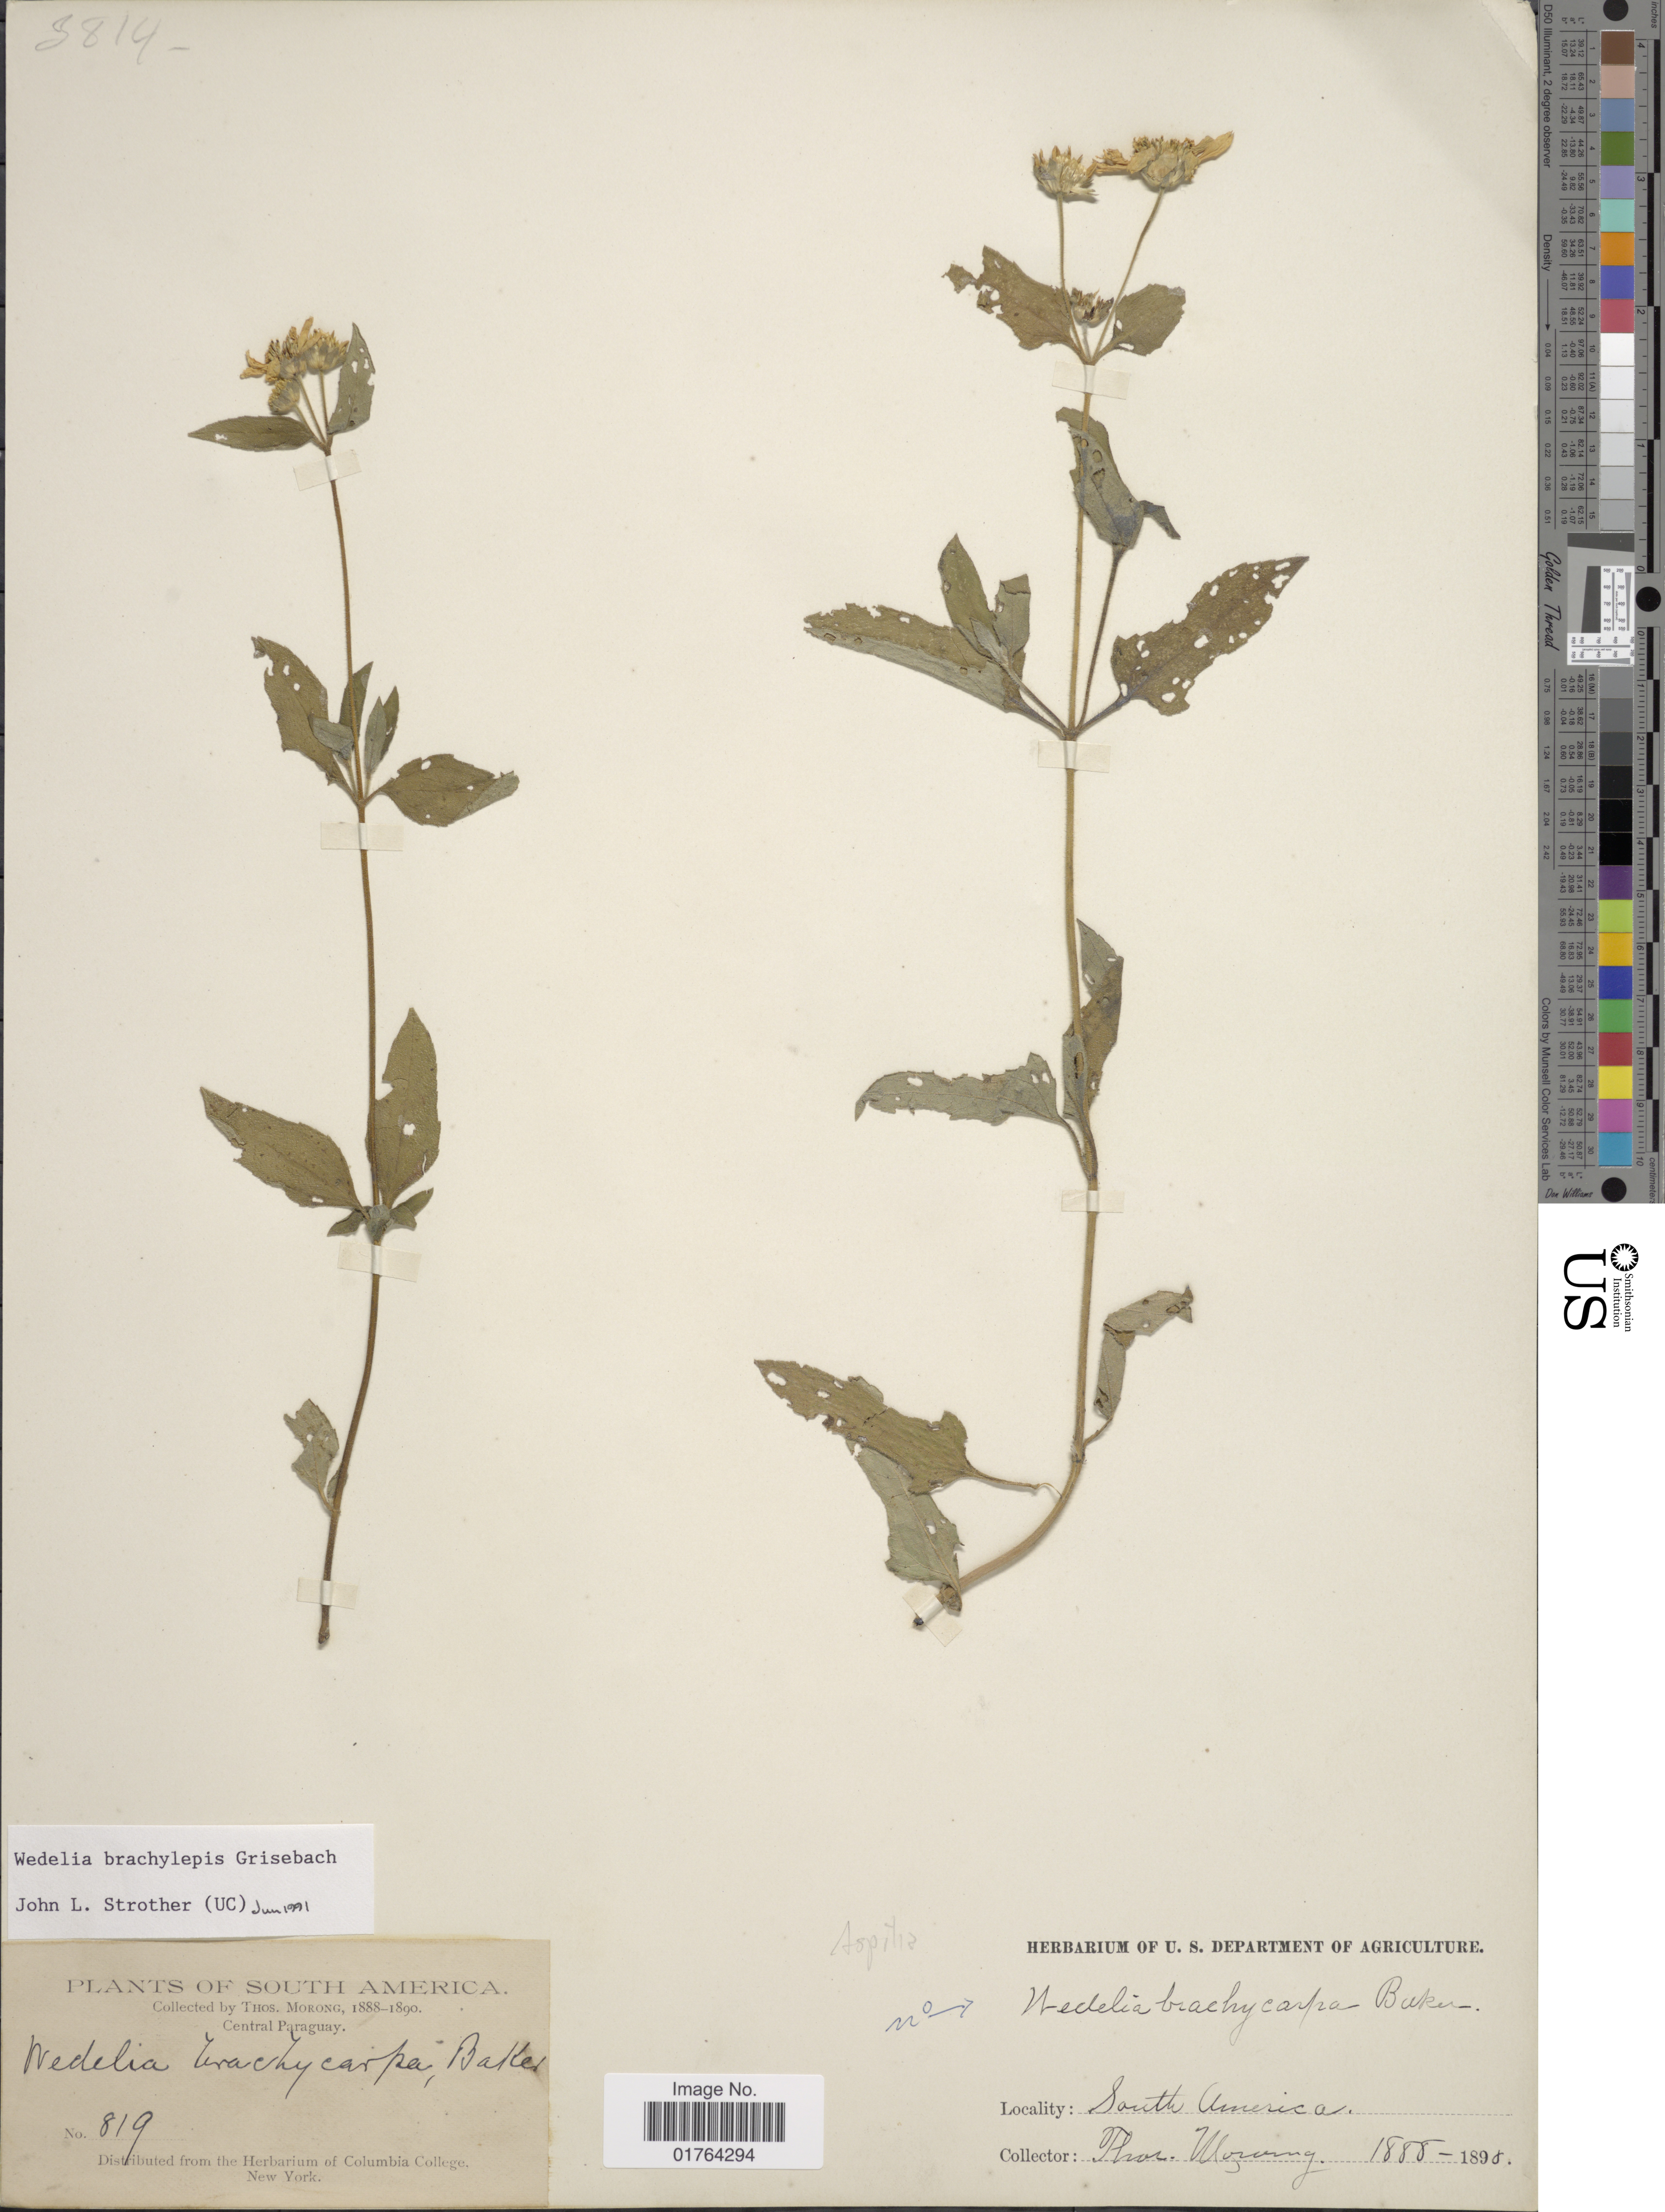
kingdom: Plantae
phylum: Tracheophyta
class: Magnoliopsida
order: Asterales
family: Asteraceae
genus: Wedelia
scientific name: Wedelia brachylepis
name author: Griseb.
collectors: ex herb. T. Morong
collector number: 819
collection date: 1888/1898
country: Paraguay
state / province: Central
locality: Central Paraguay